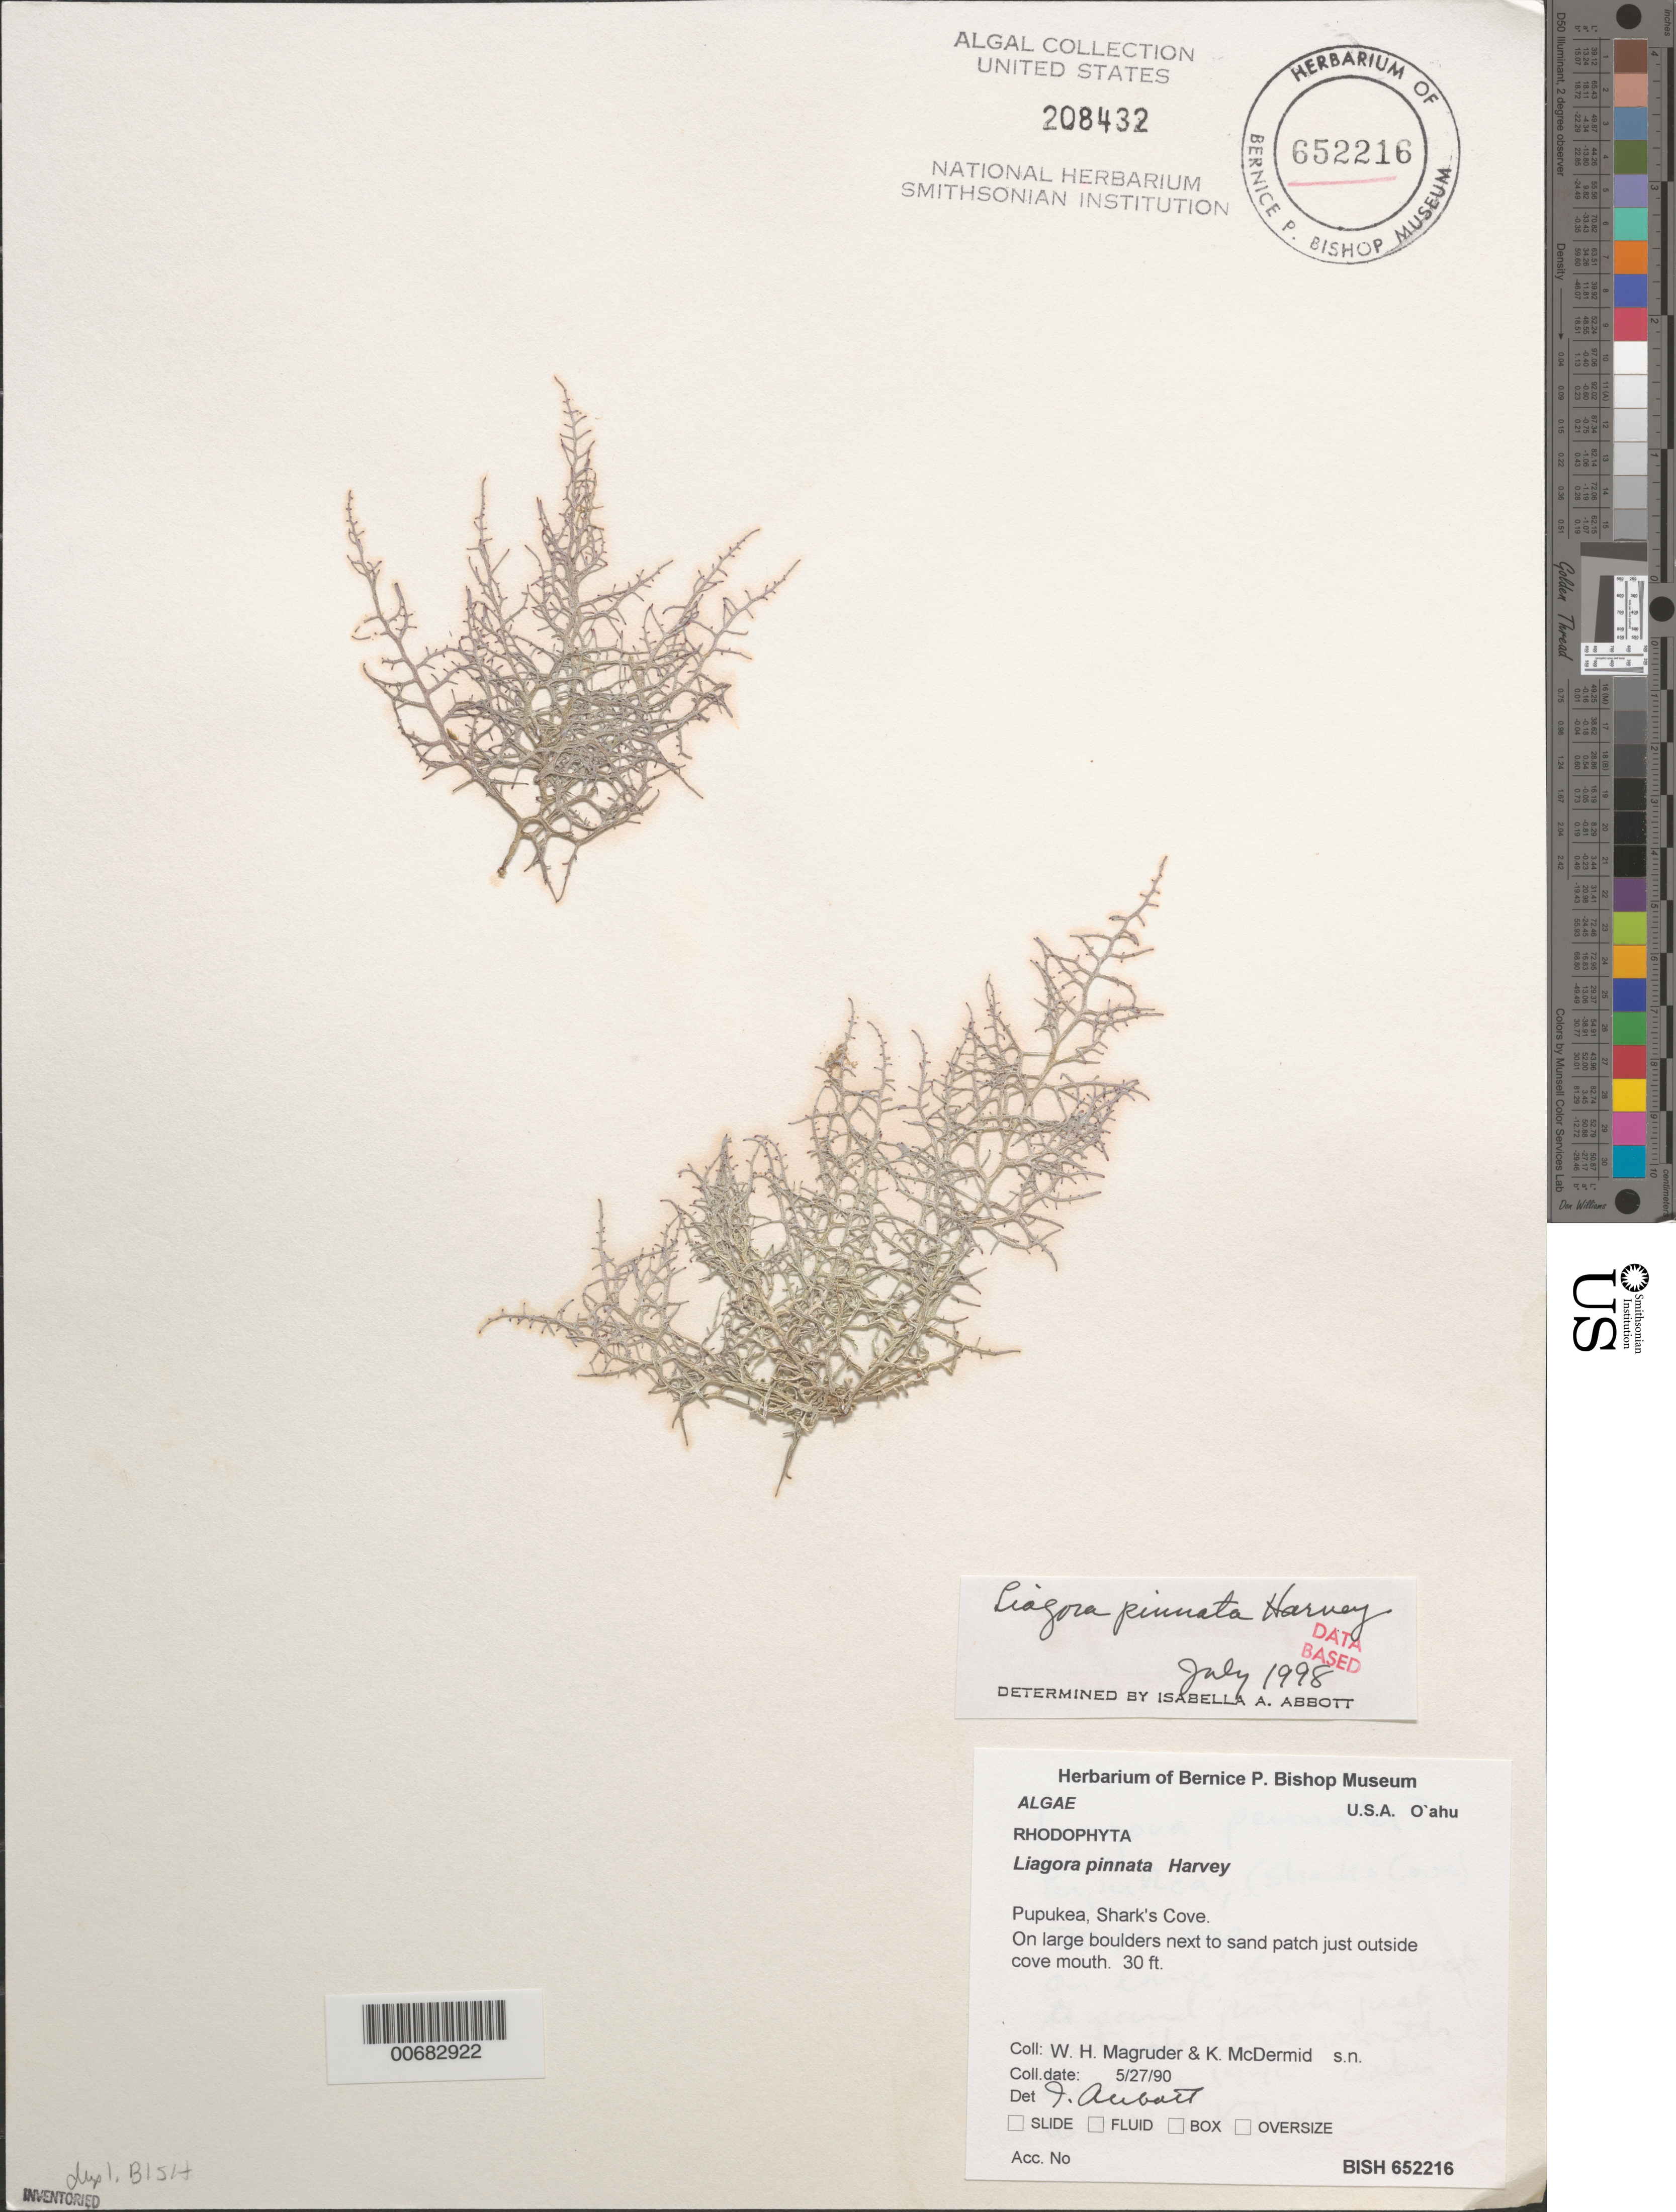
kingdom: Plantae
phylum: Rhodophyta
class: Florideophyceae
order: Nemaliales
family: Liagoraceae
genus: Liagora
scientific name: Liagora pinnata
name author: Harv.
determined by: Abbott, Isabella A.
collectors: W. Magruder & K. McDermid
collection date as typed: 27 May 1990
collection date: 1990-05-27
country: United States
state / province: Hawaii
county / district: Honolulu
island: Oahu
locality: Pupukea, Shark's Cove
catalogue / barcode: US 208432